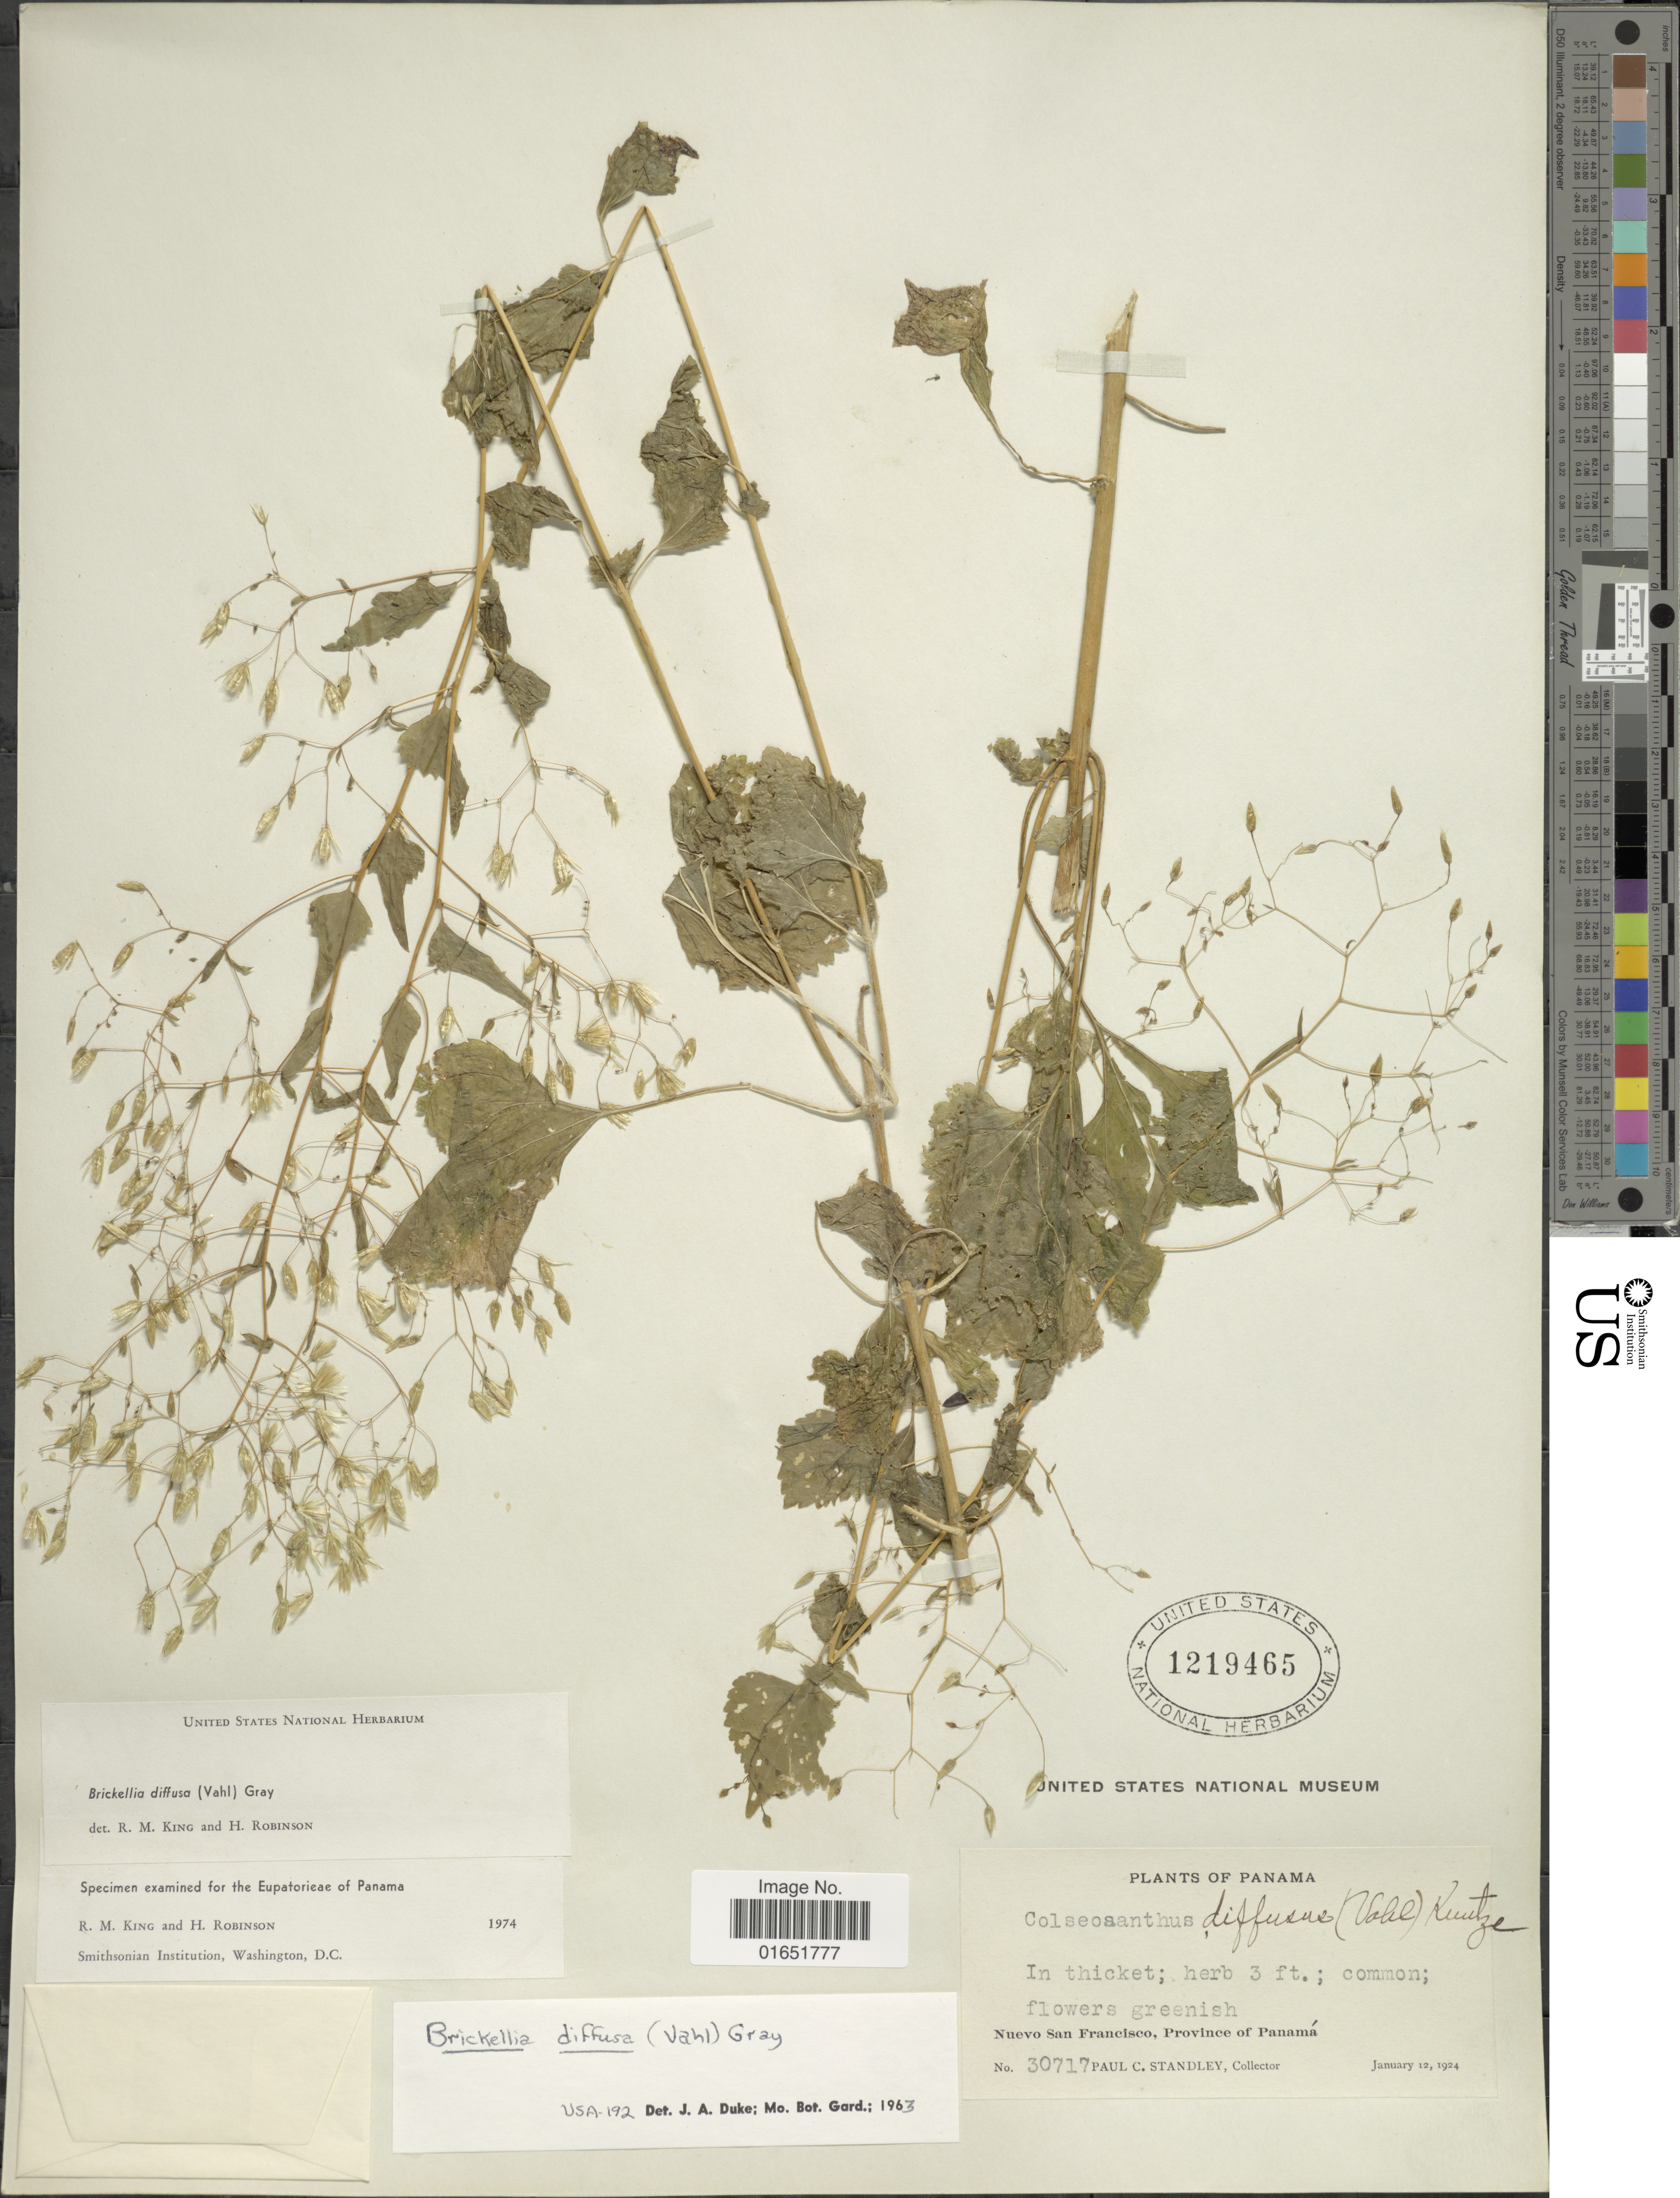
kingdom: Plantae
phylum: Tracheophyta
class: Magnoliopsida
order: Asterales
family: Asteraceae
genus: Brickellia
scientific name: Brickellia diffusa M.E. Jones, nom illeg.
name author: M.E. Jones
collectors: P. C. Standley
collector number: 30717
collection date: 1924-01-12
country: Panama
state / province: Panamá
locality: Nuevo San Francisco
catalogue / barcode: US 1219465